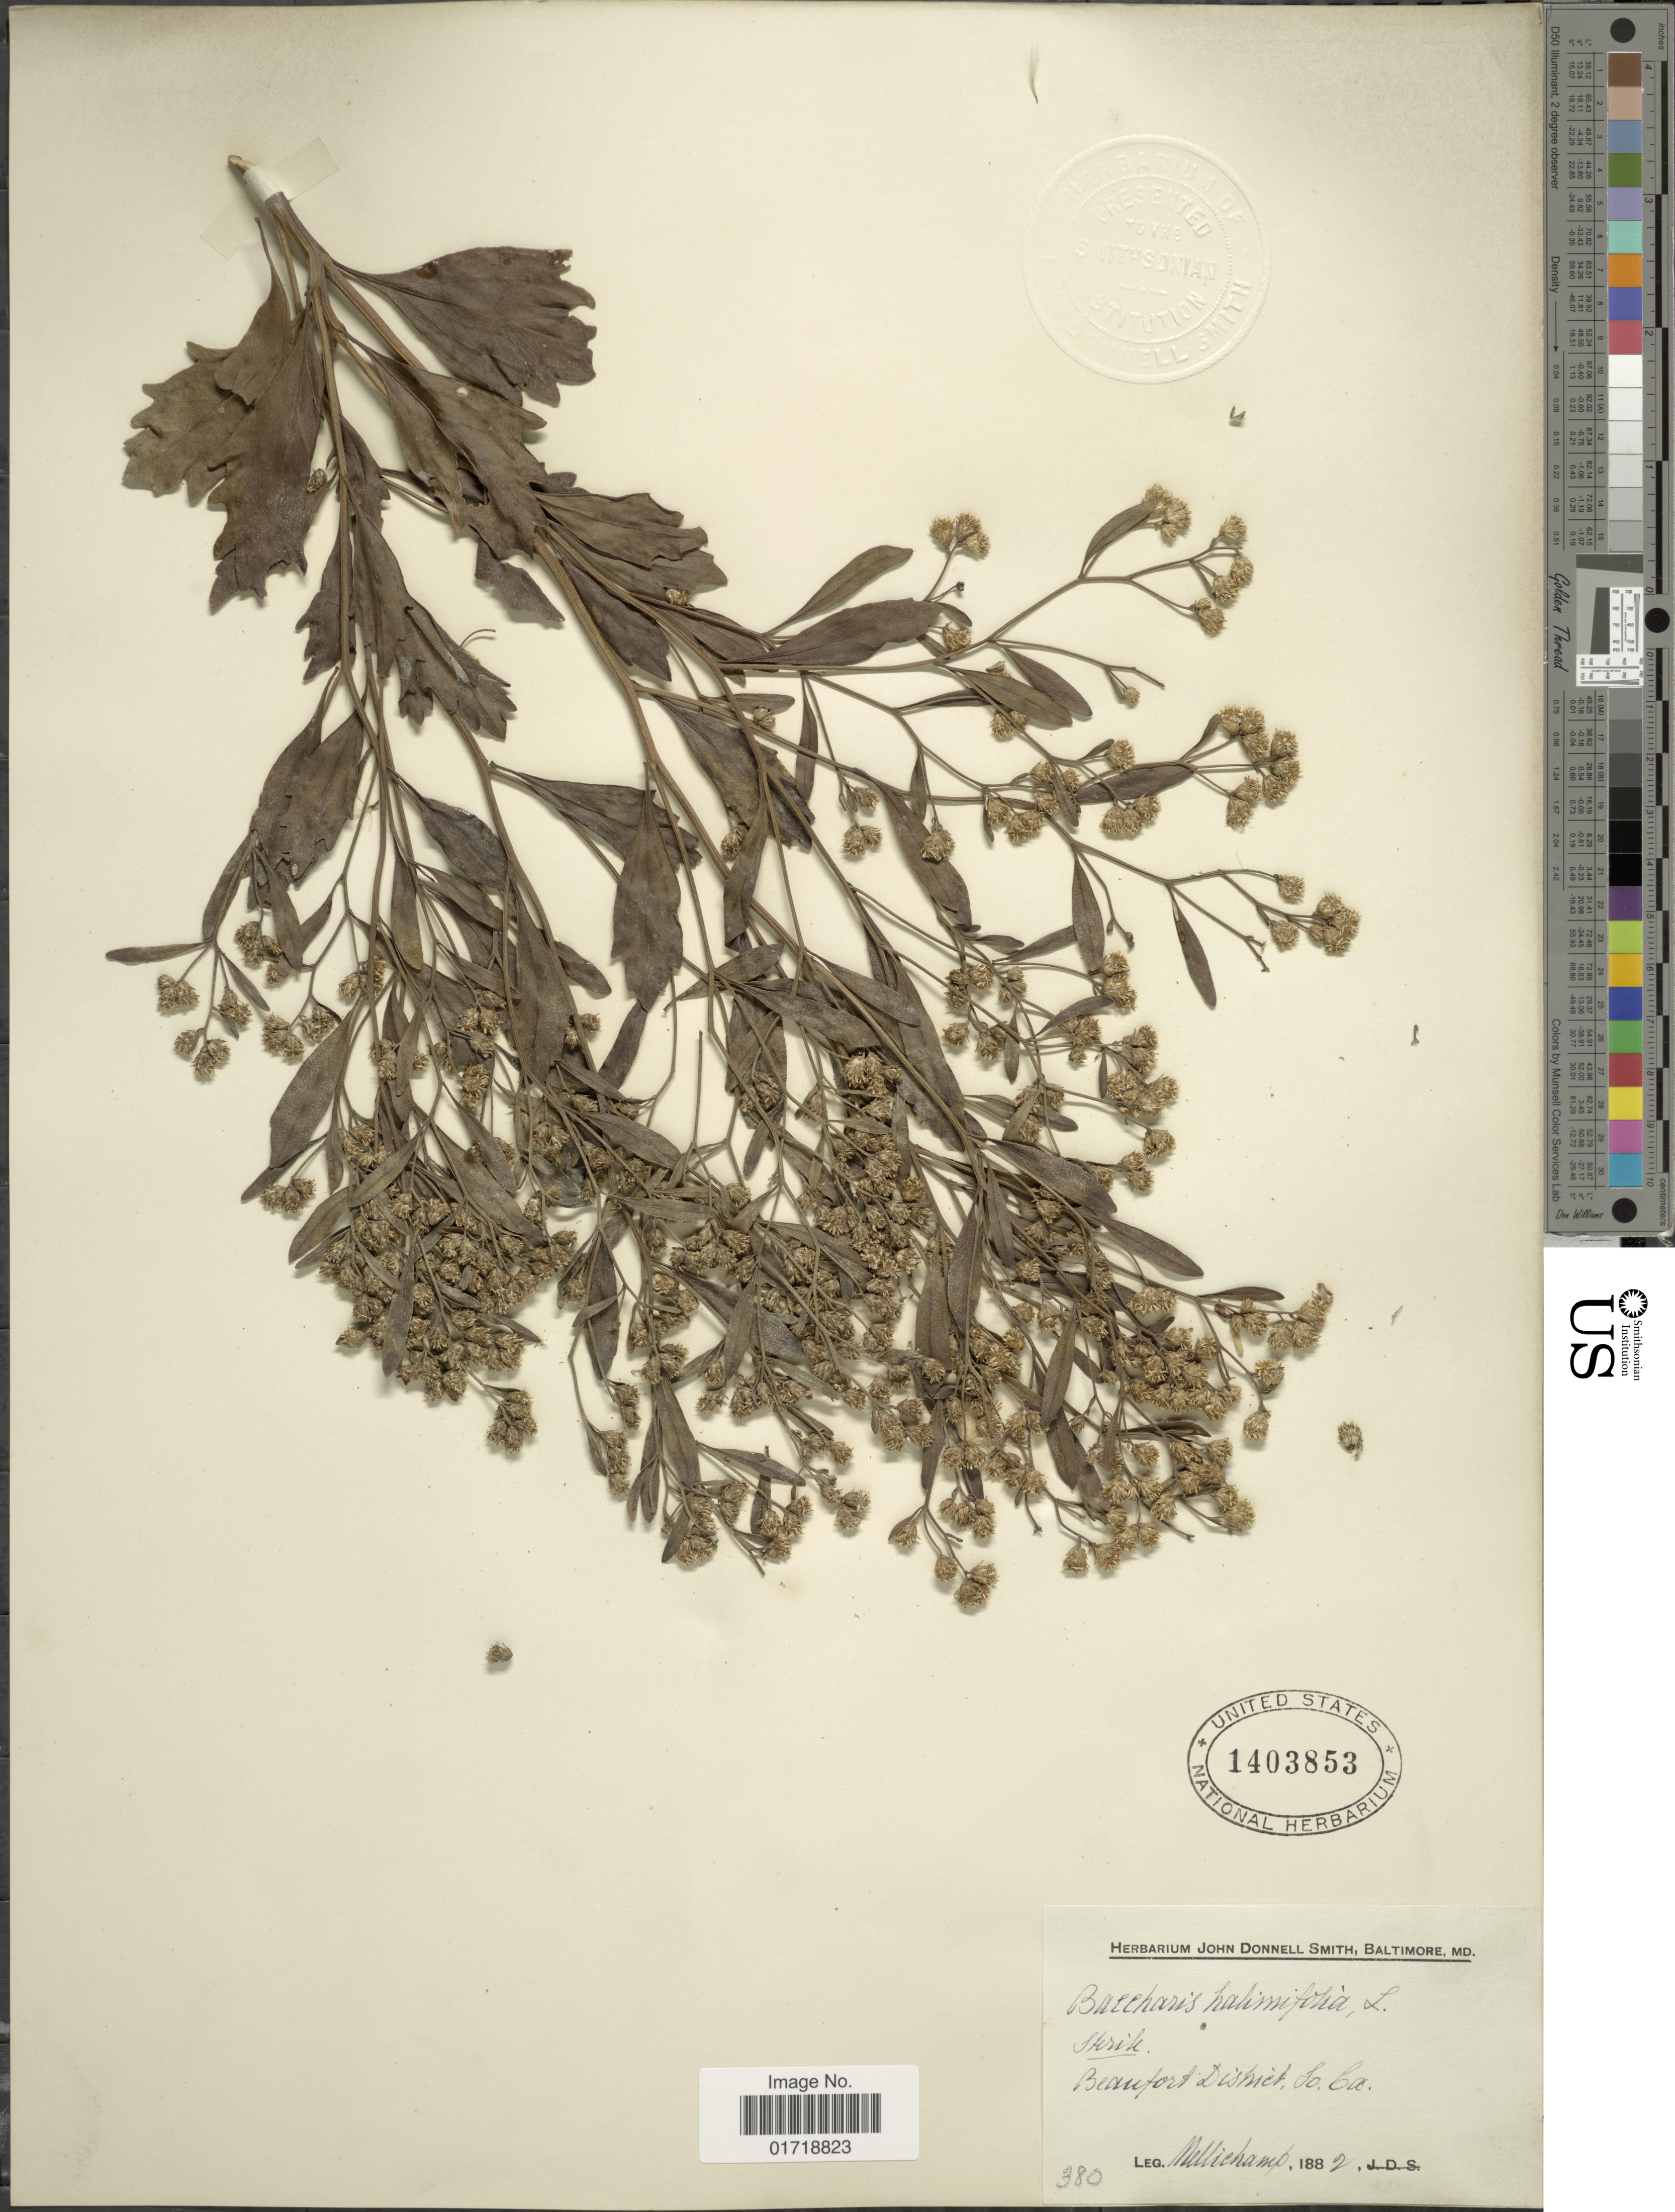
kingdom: Plantae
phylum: Tracheophyta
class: Magnoliopsida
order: Asterales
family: Asteraceae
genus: Baccharis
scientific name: Baccharis halimifolia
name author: L.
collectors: -. Mellichamp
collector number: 380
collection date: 1882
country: United States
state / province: South Carolina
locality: Beauford District, So. Ca.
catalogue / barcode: US 1403853